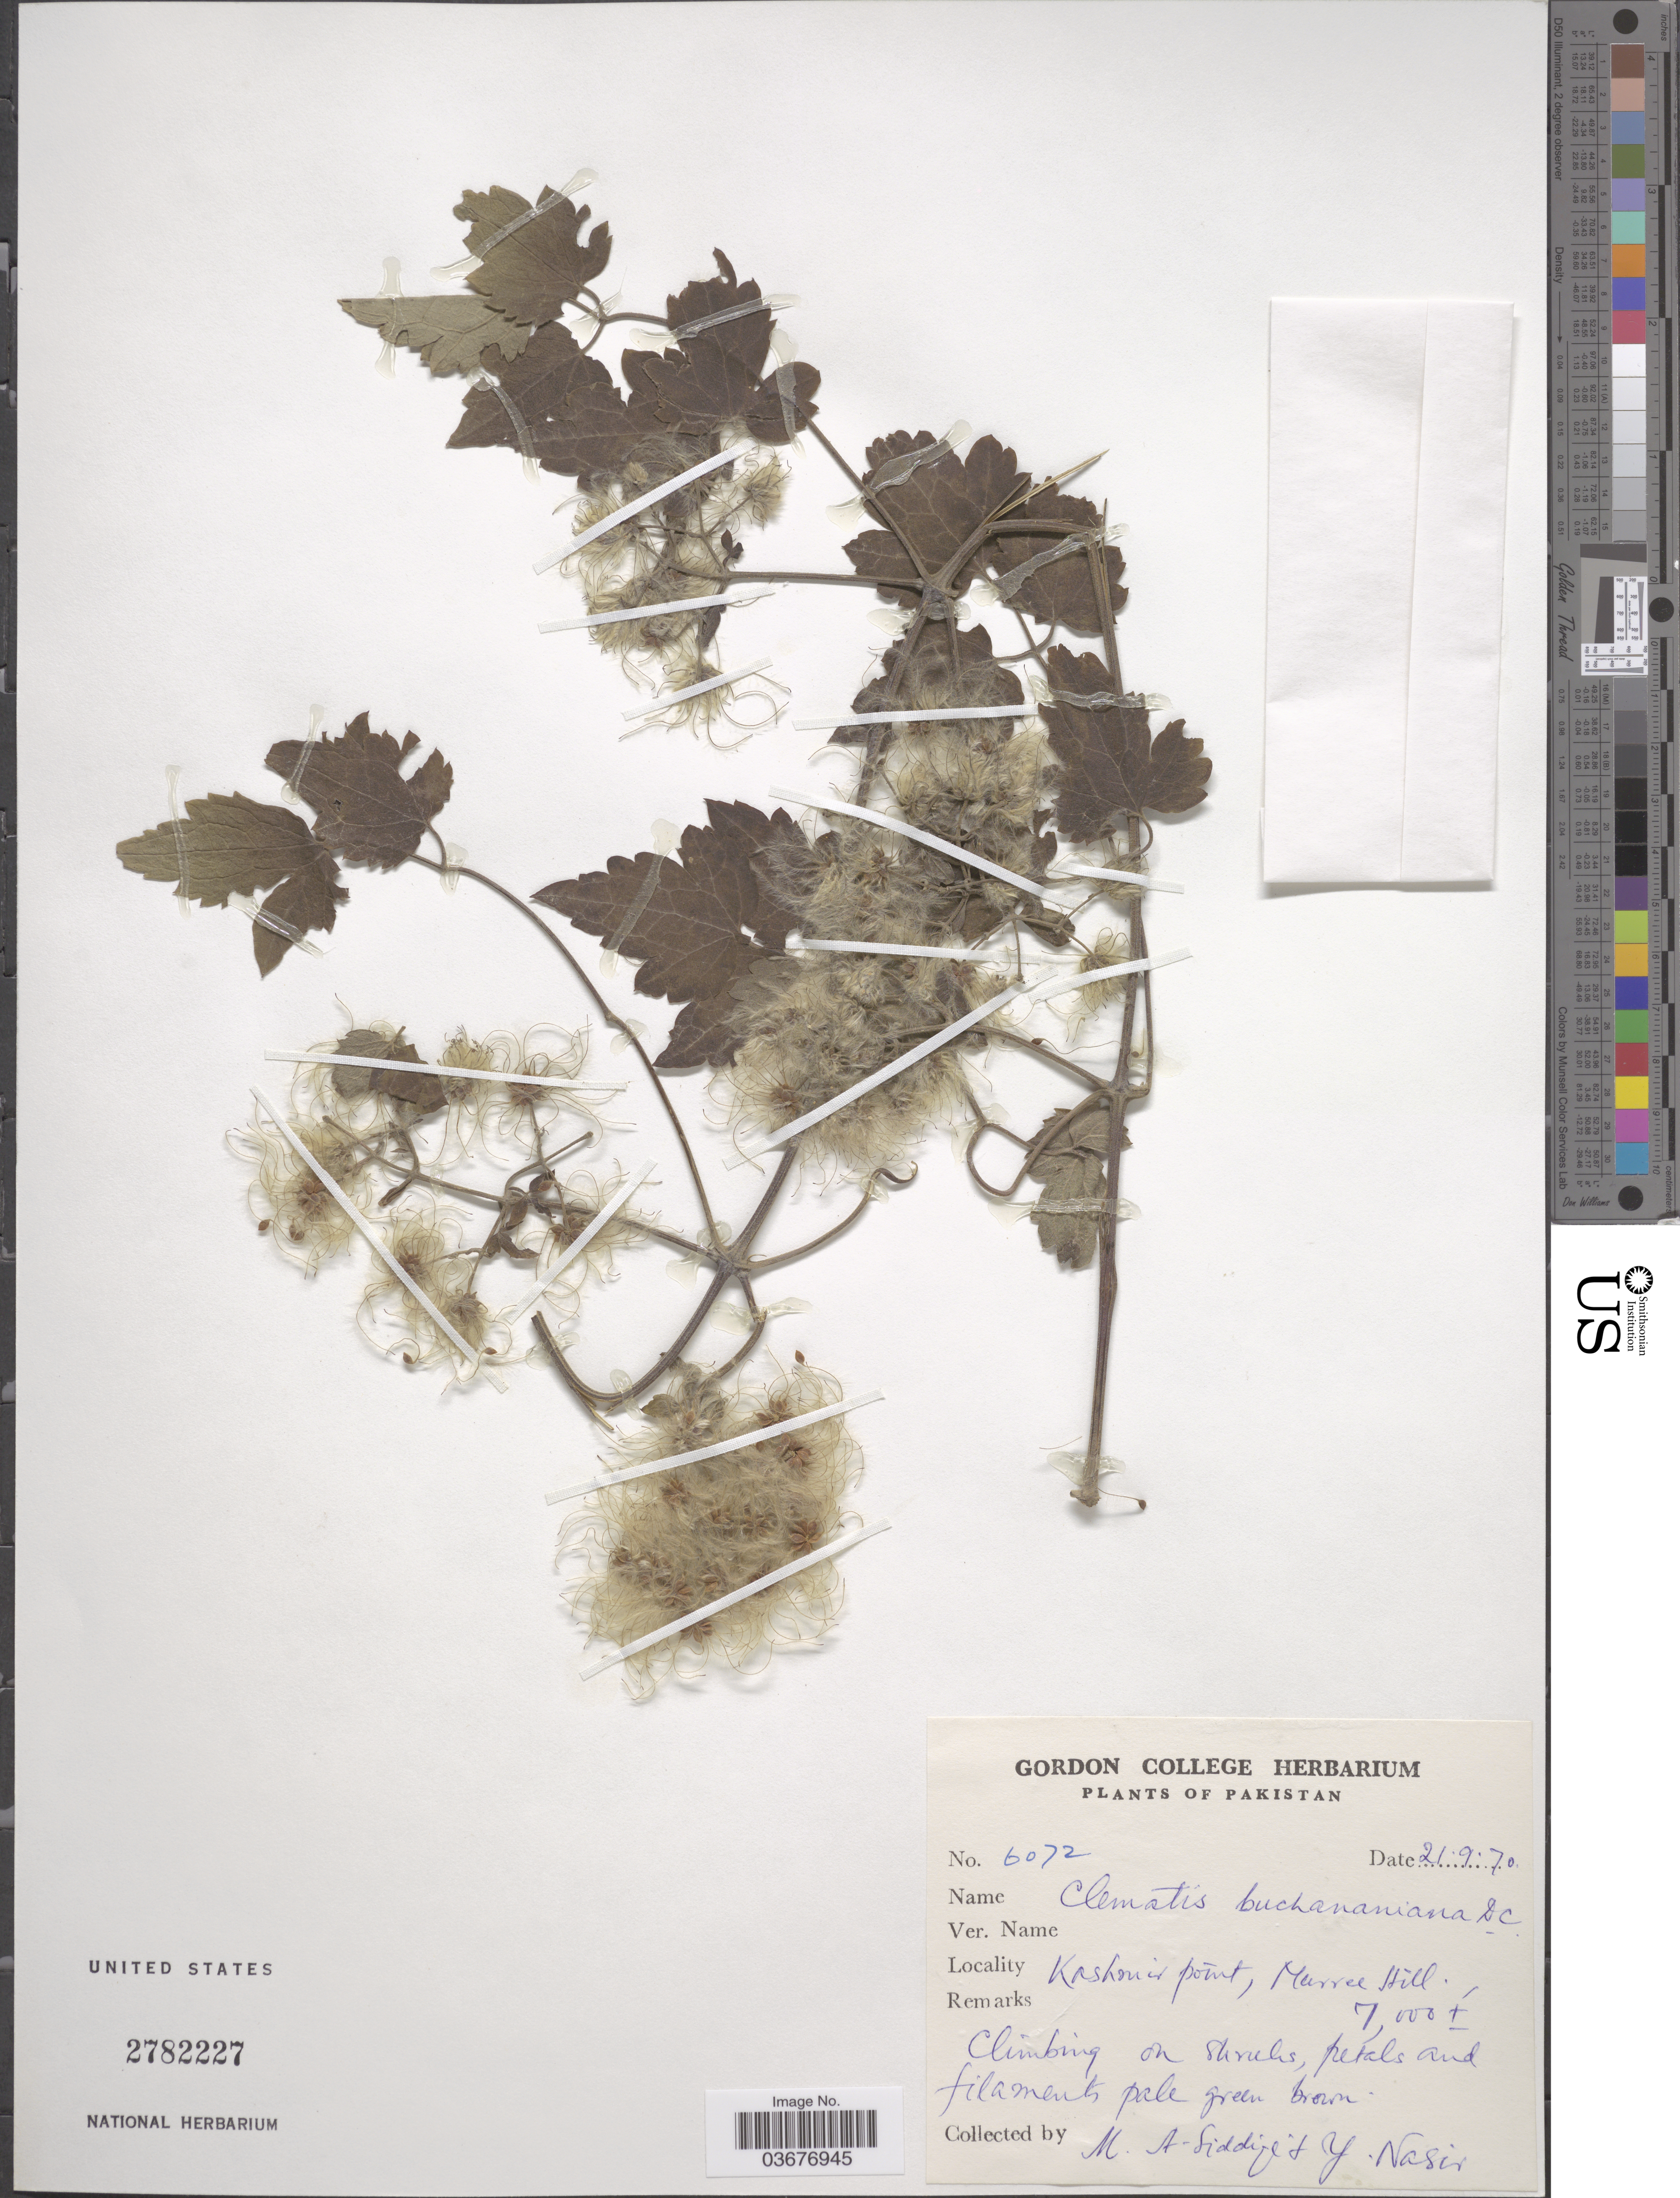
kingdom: Plantae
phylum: Tracheophyta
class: Magnoliopsida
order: Ranunculales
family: Ranunculaceae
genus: Clematis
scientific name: Clematis buchananiana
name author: DC.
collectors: M. Siddiqi & Y. Nasir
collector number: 6072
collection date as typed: Transcribed d/m/y: 21/9/70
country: Pakistan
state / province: Azad Kashmir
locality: Kashmir point, Murree Hill.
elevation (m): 2134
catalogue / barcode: US 2782227